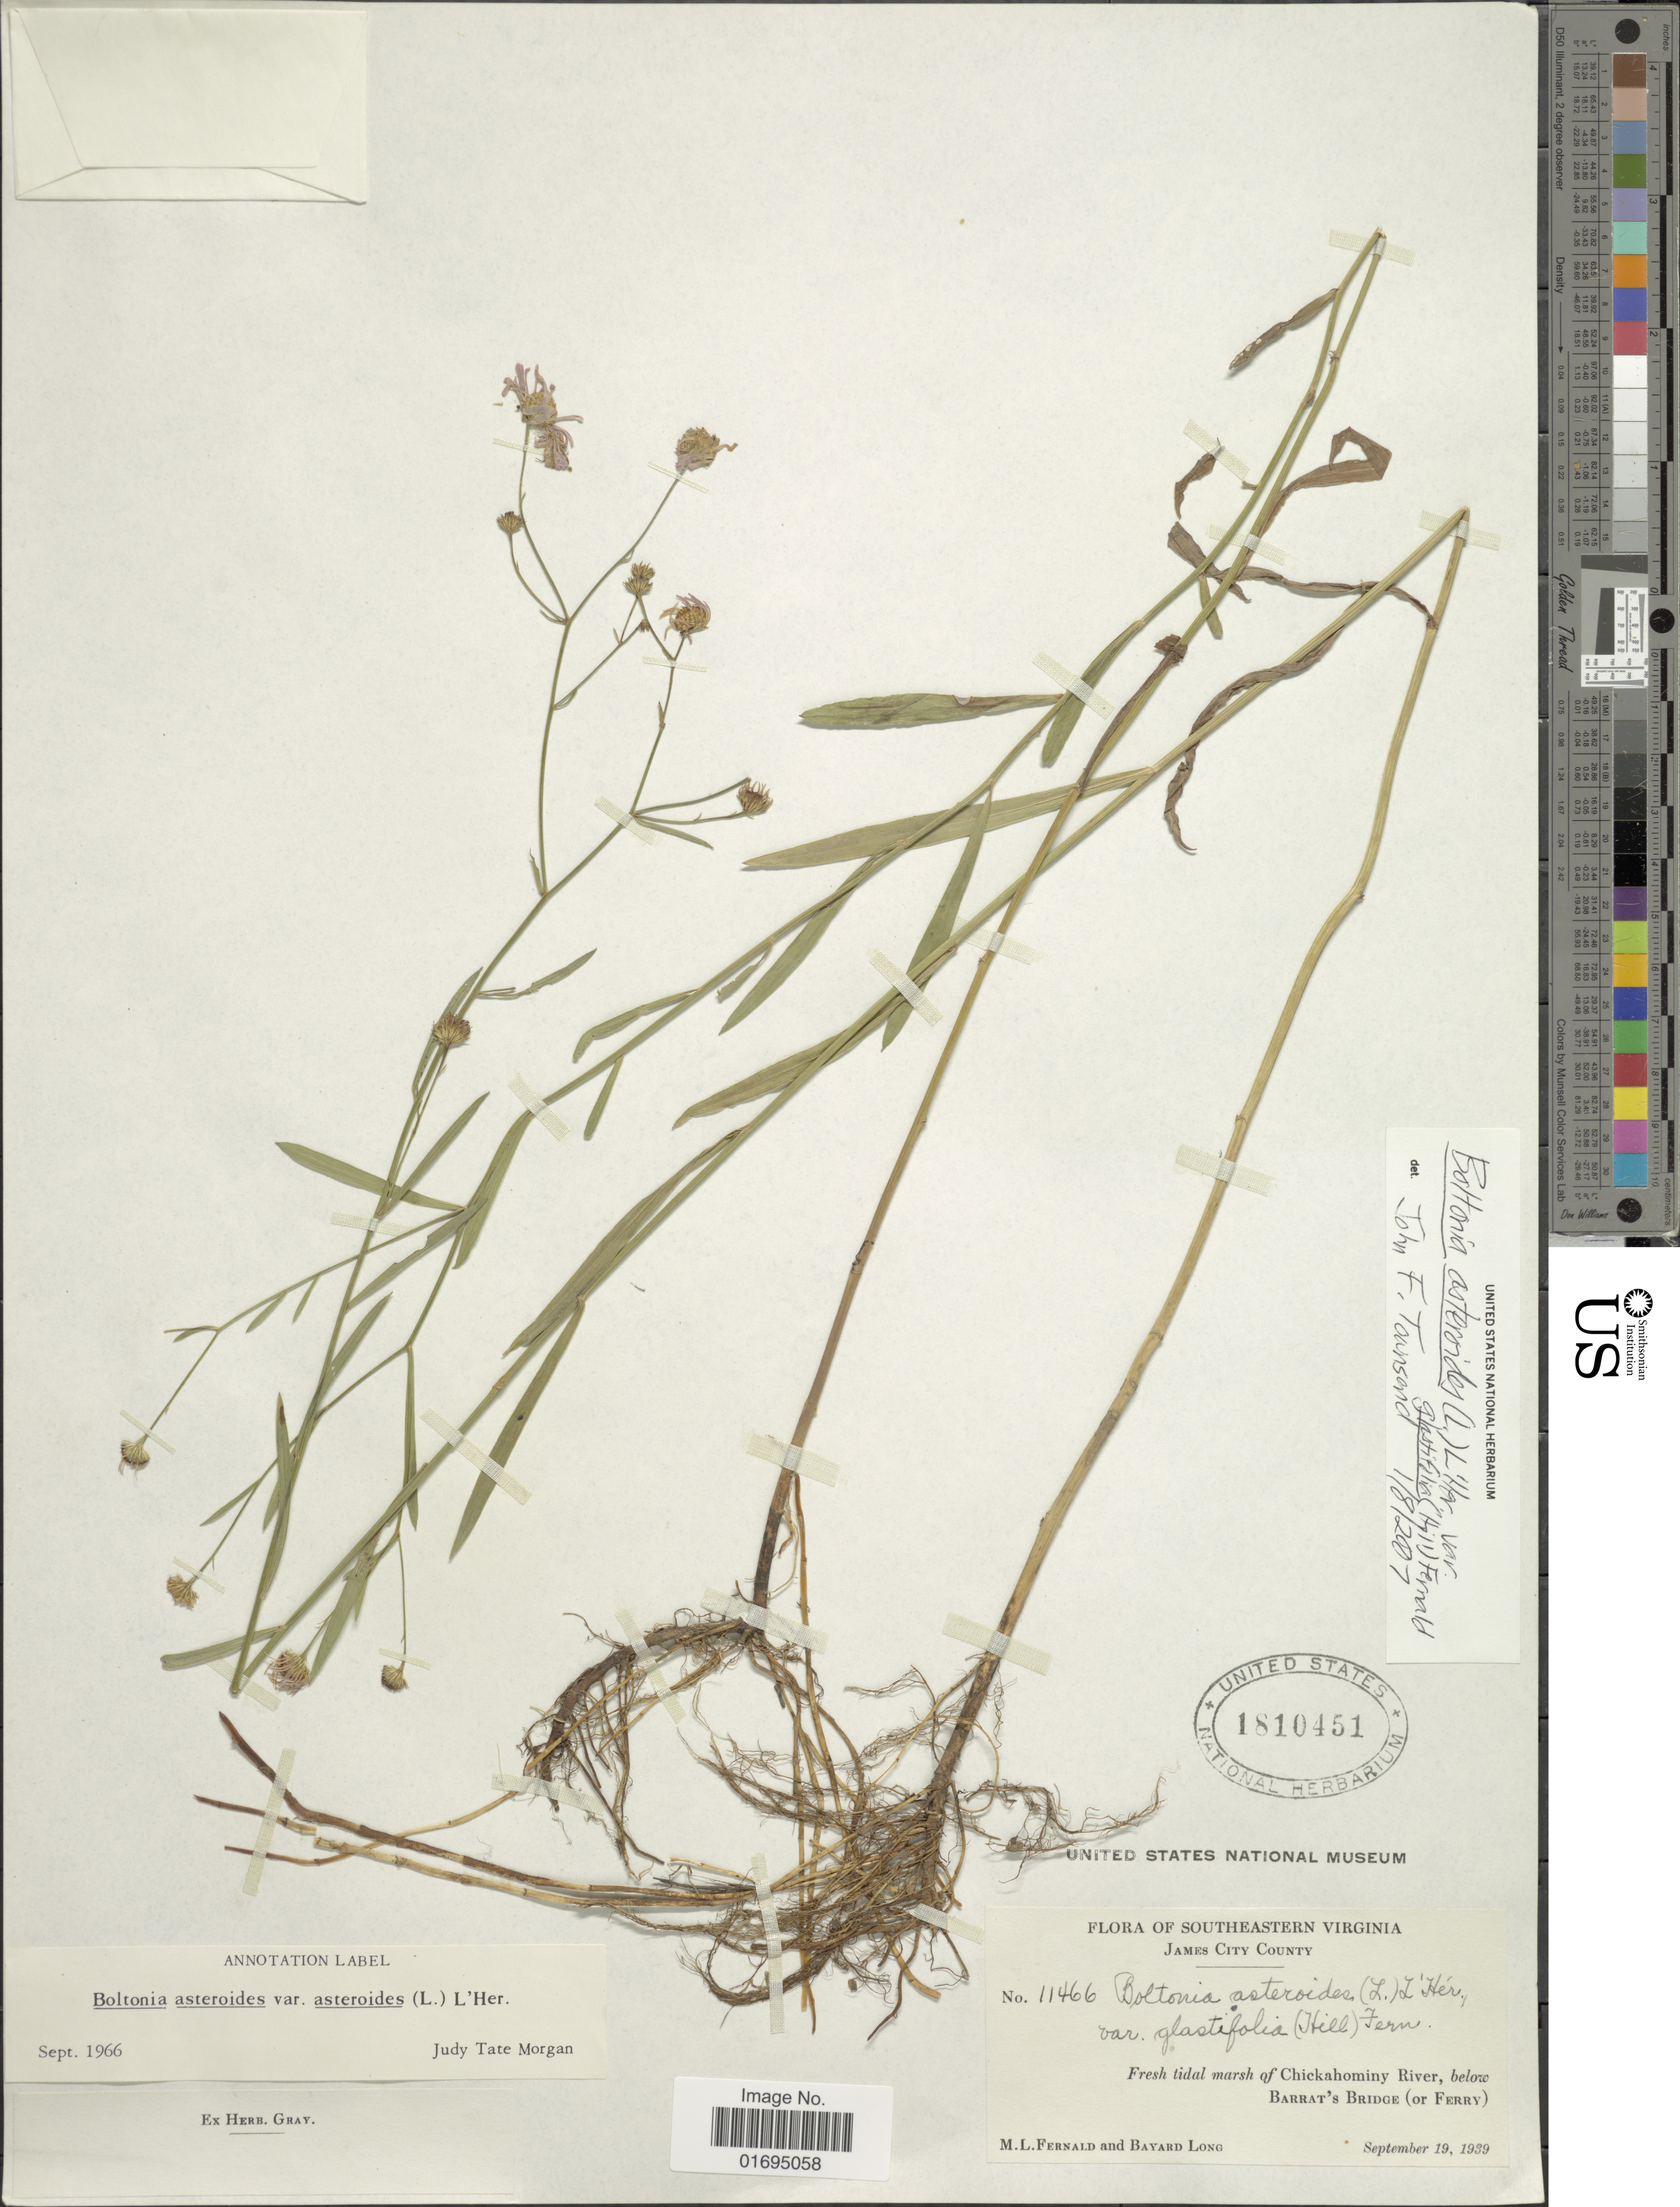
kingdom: Plantae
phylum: Tracheophyta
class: Magnoliopsida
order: Asterales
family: Asteraceae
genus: Boltonia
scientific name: Boltonia asteroides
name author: (L.) L'Hér.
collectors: M. L. Fernald & B. Long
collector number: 11466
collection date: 1939-09-19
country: United States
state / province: Virginia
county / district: James City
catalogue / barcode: US 1810451